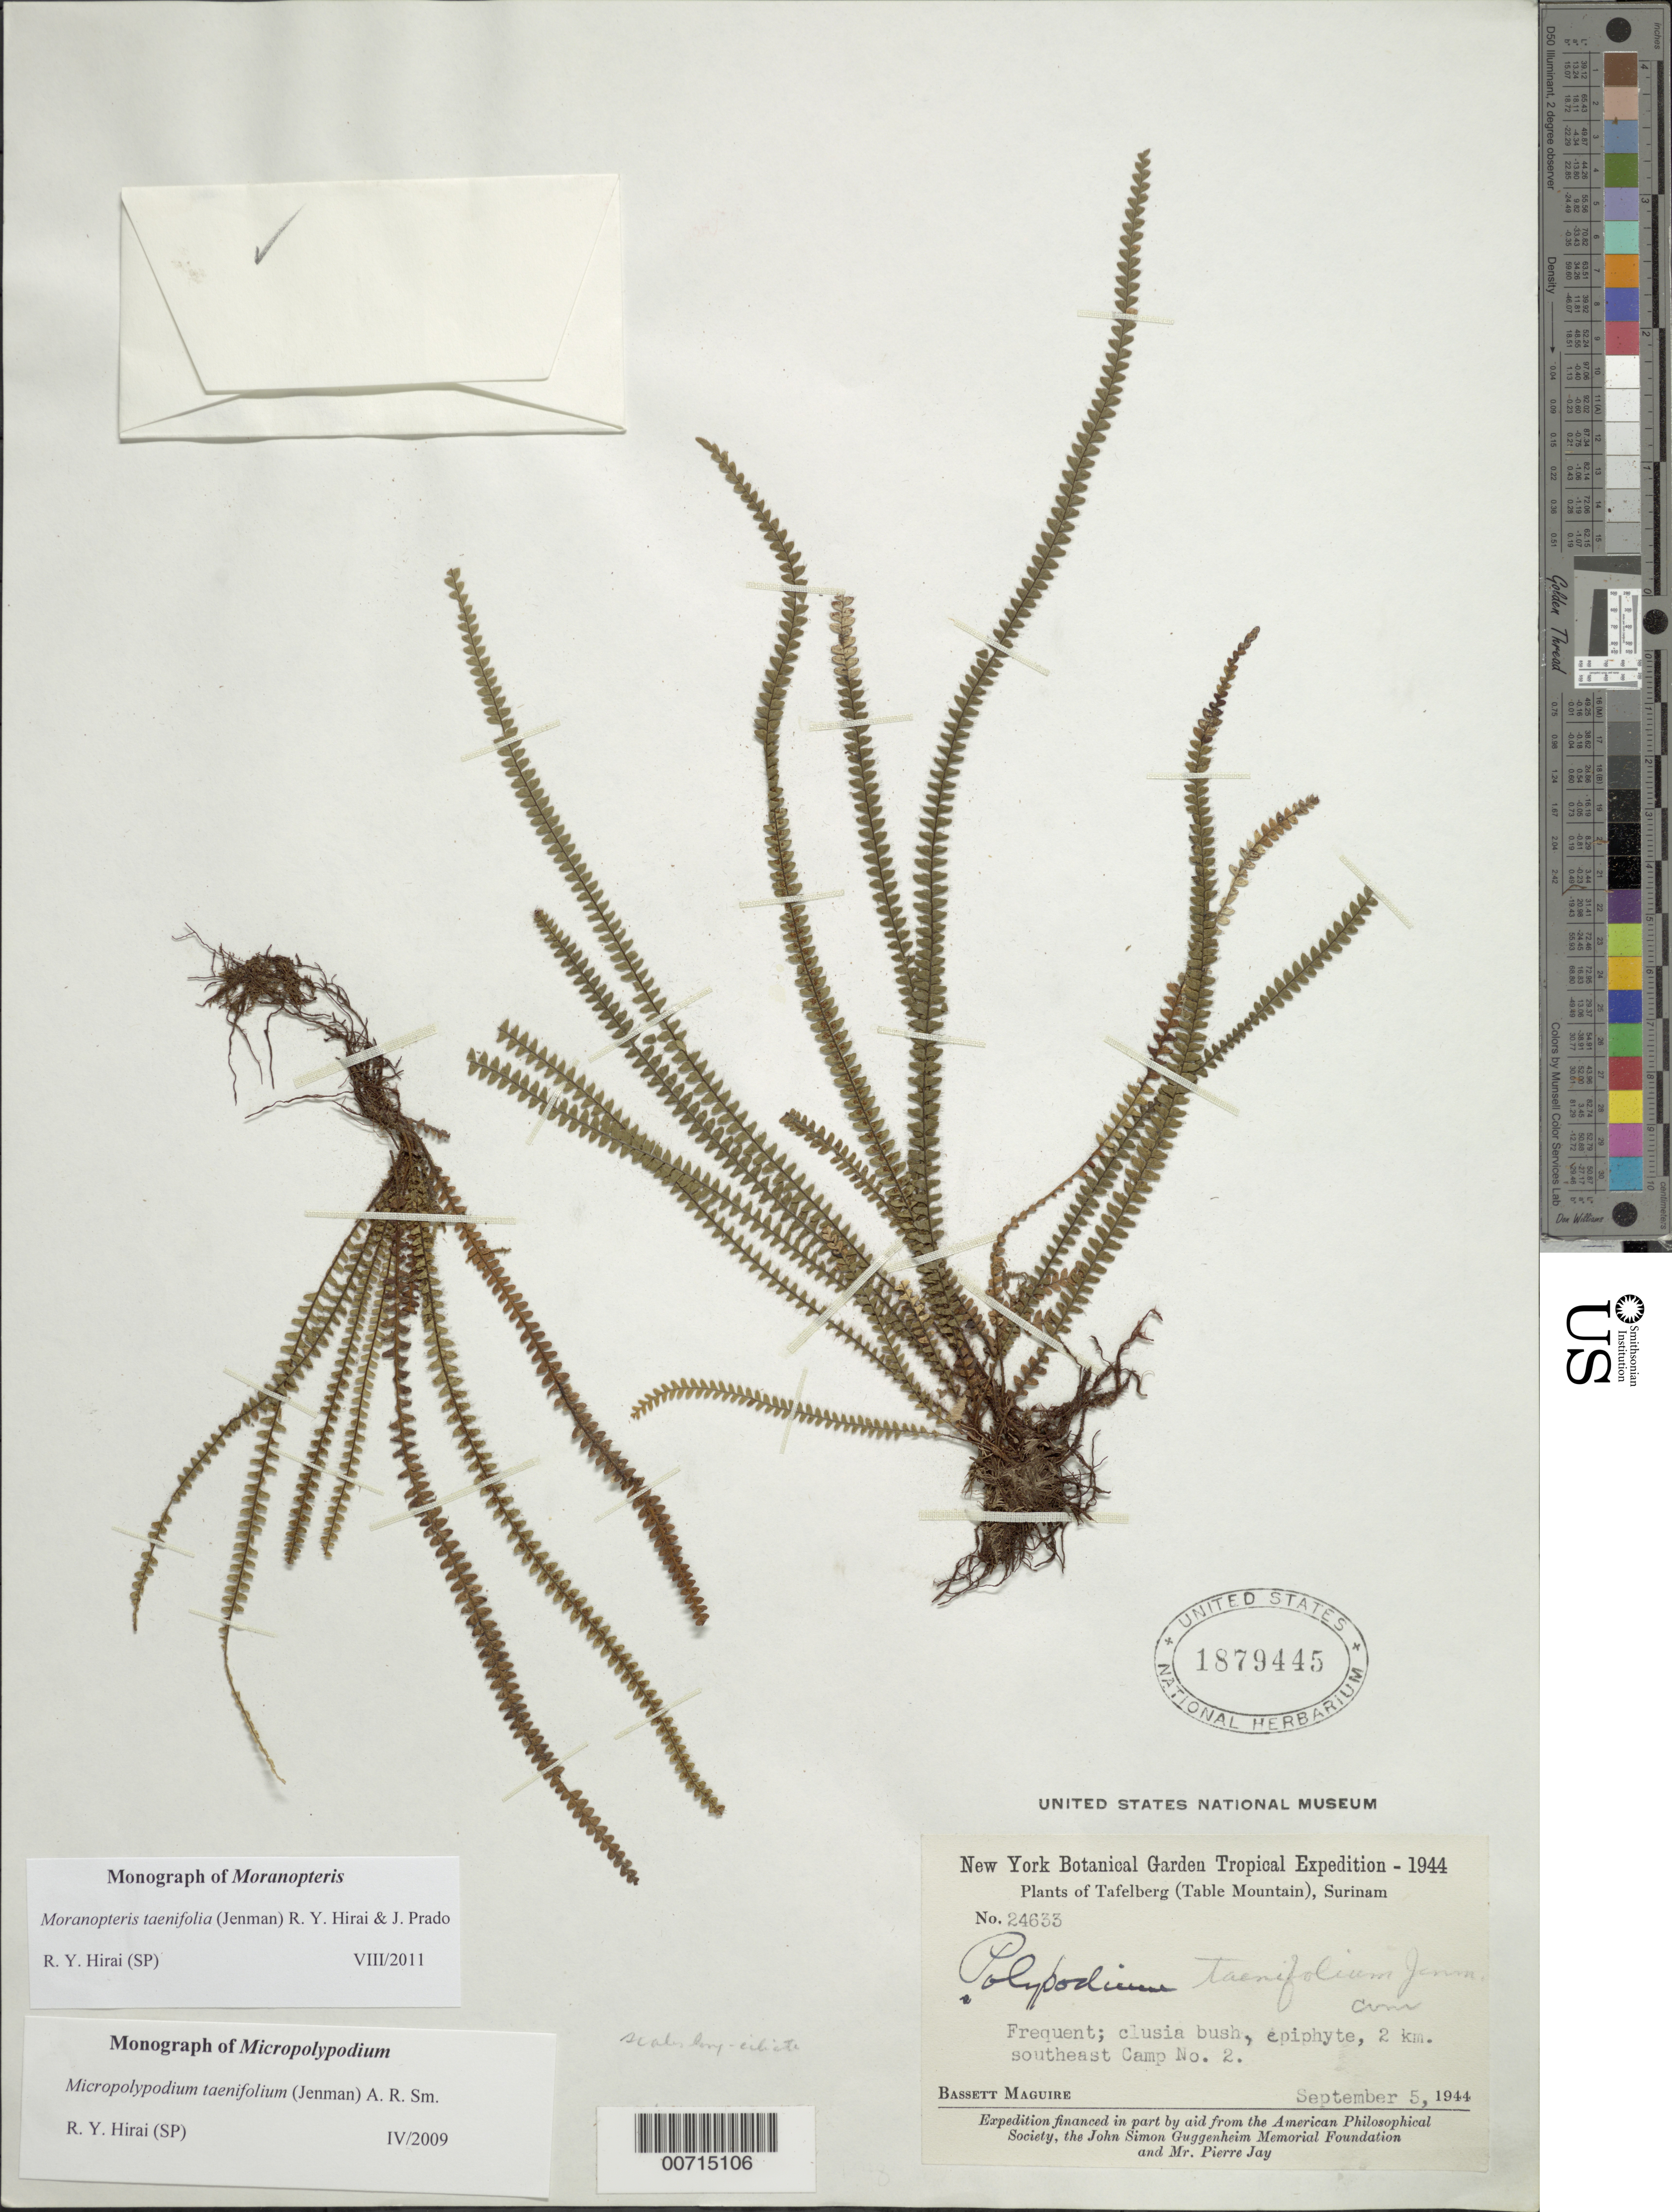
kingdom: Plantae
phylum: Tracheophyta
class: Polypodiopsida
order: Polypodiales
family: Polypodiaceae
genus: Moranopteris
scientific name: Moranopteris taenifolia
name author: (Jenman) R. Y. Hirai & J. Prado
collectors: B. Maguire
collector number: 24633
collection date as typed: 5-Sep-44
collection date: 1944-09-05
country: Suriname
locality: Tafelberg (Table Mountain), Camp II, 2 km SE of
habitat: On Clusia bush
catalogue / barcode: US 1879445